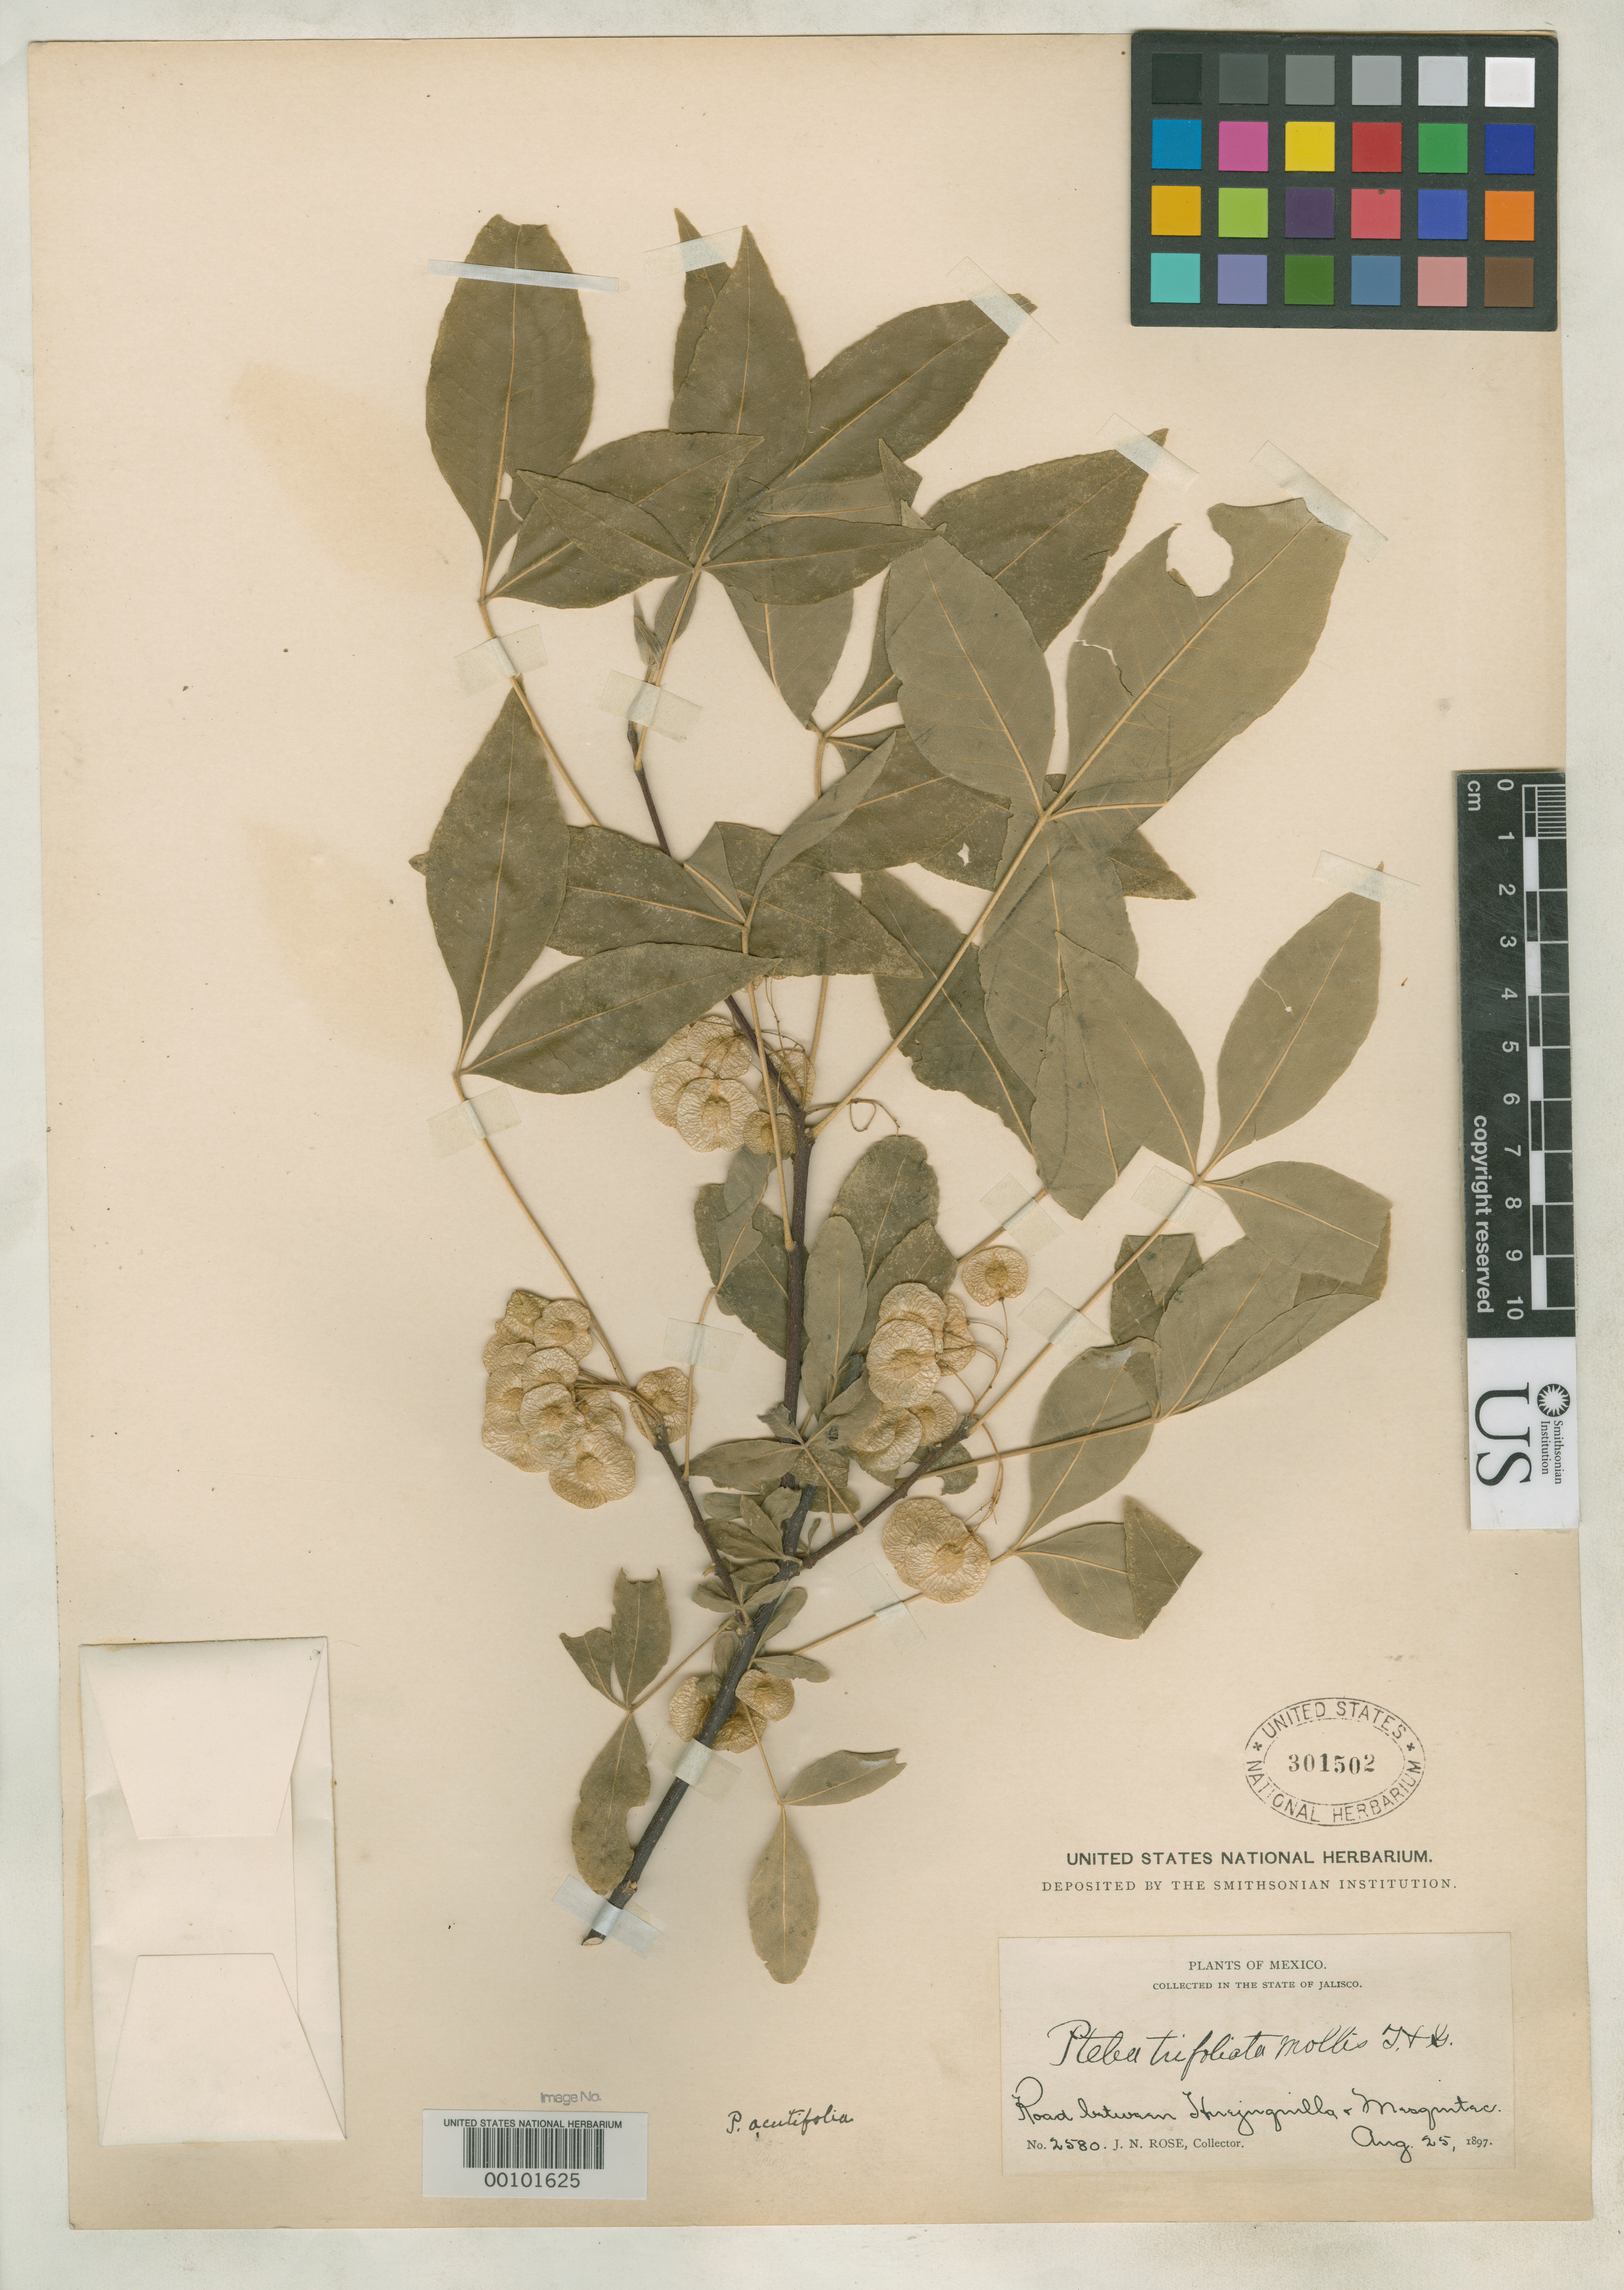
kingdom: Plantae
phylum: Tracheophyta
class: Magnoliopsida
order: Sapindales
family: Rutaceae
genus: Ptelea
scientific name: Ptelea acutifolia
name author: Greene & Rose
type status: Holotype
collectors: J. N. Rose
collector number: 2580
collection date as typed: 25 Aug 1897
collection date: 1897-08-25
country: Mexico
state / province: Jalisco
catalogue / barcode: US 301502